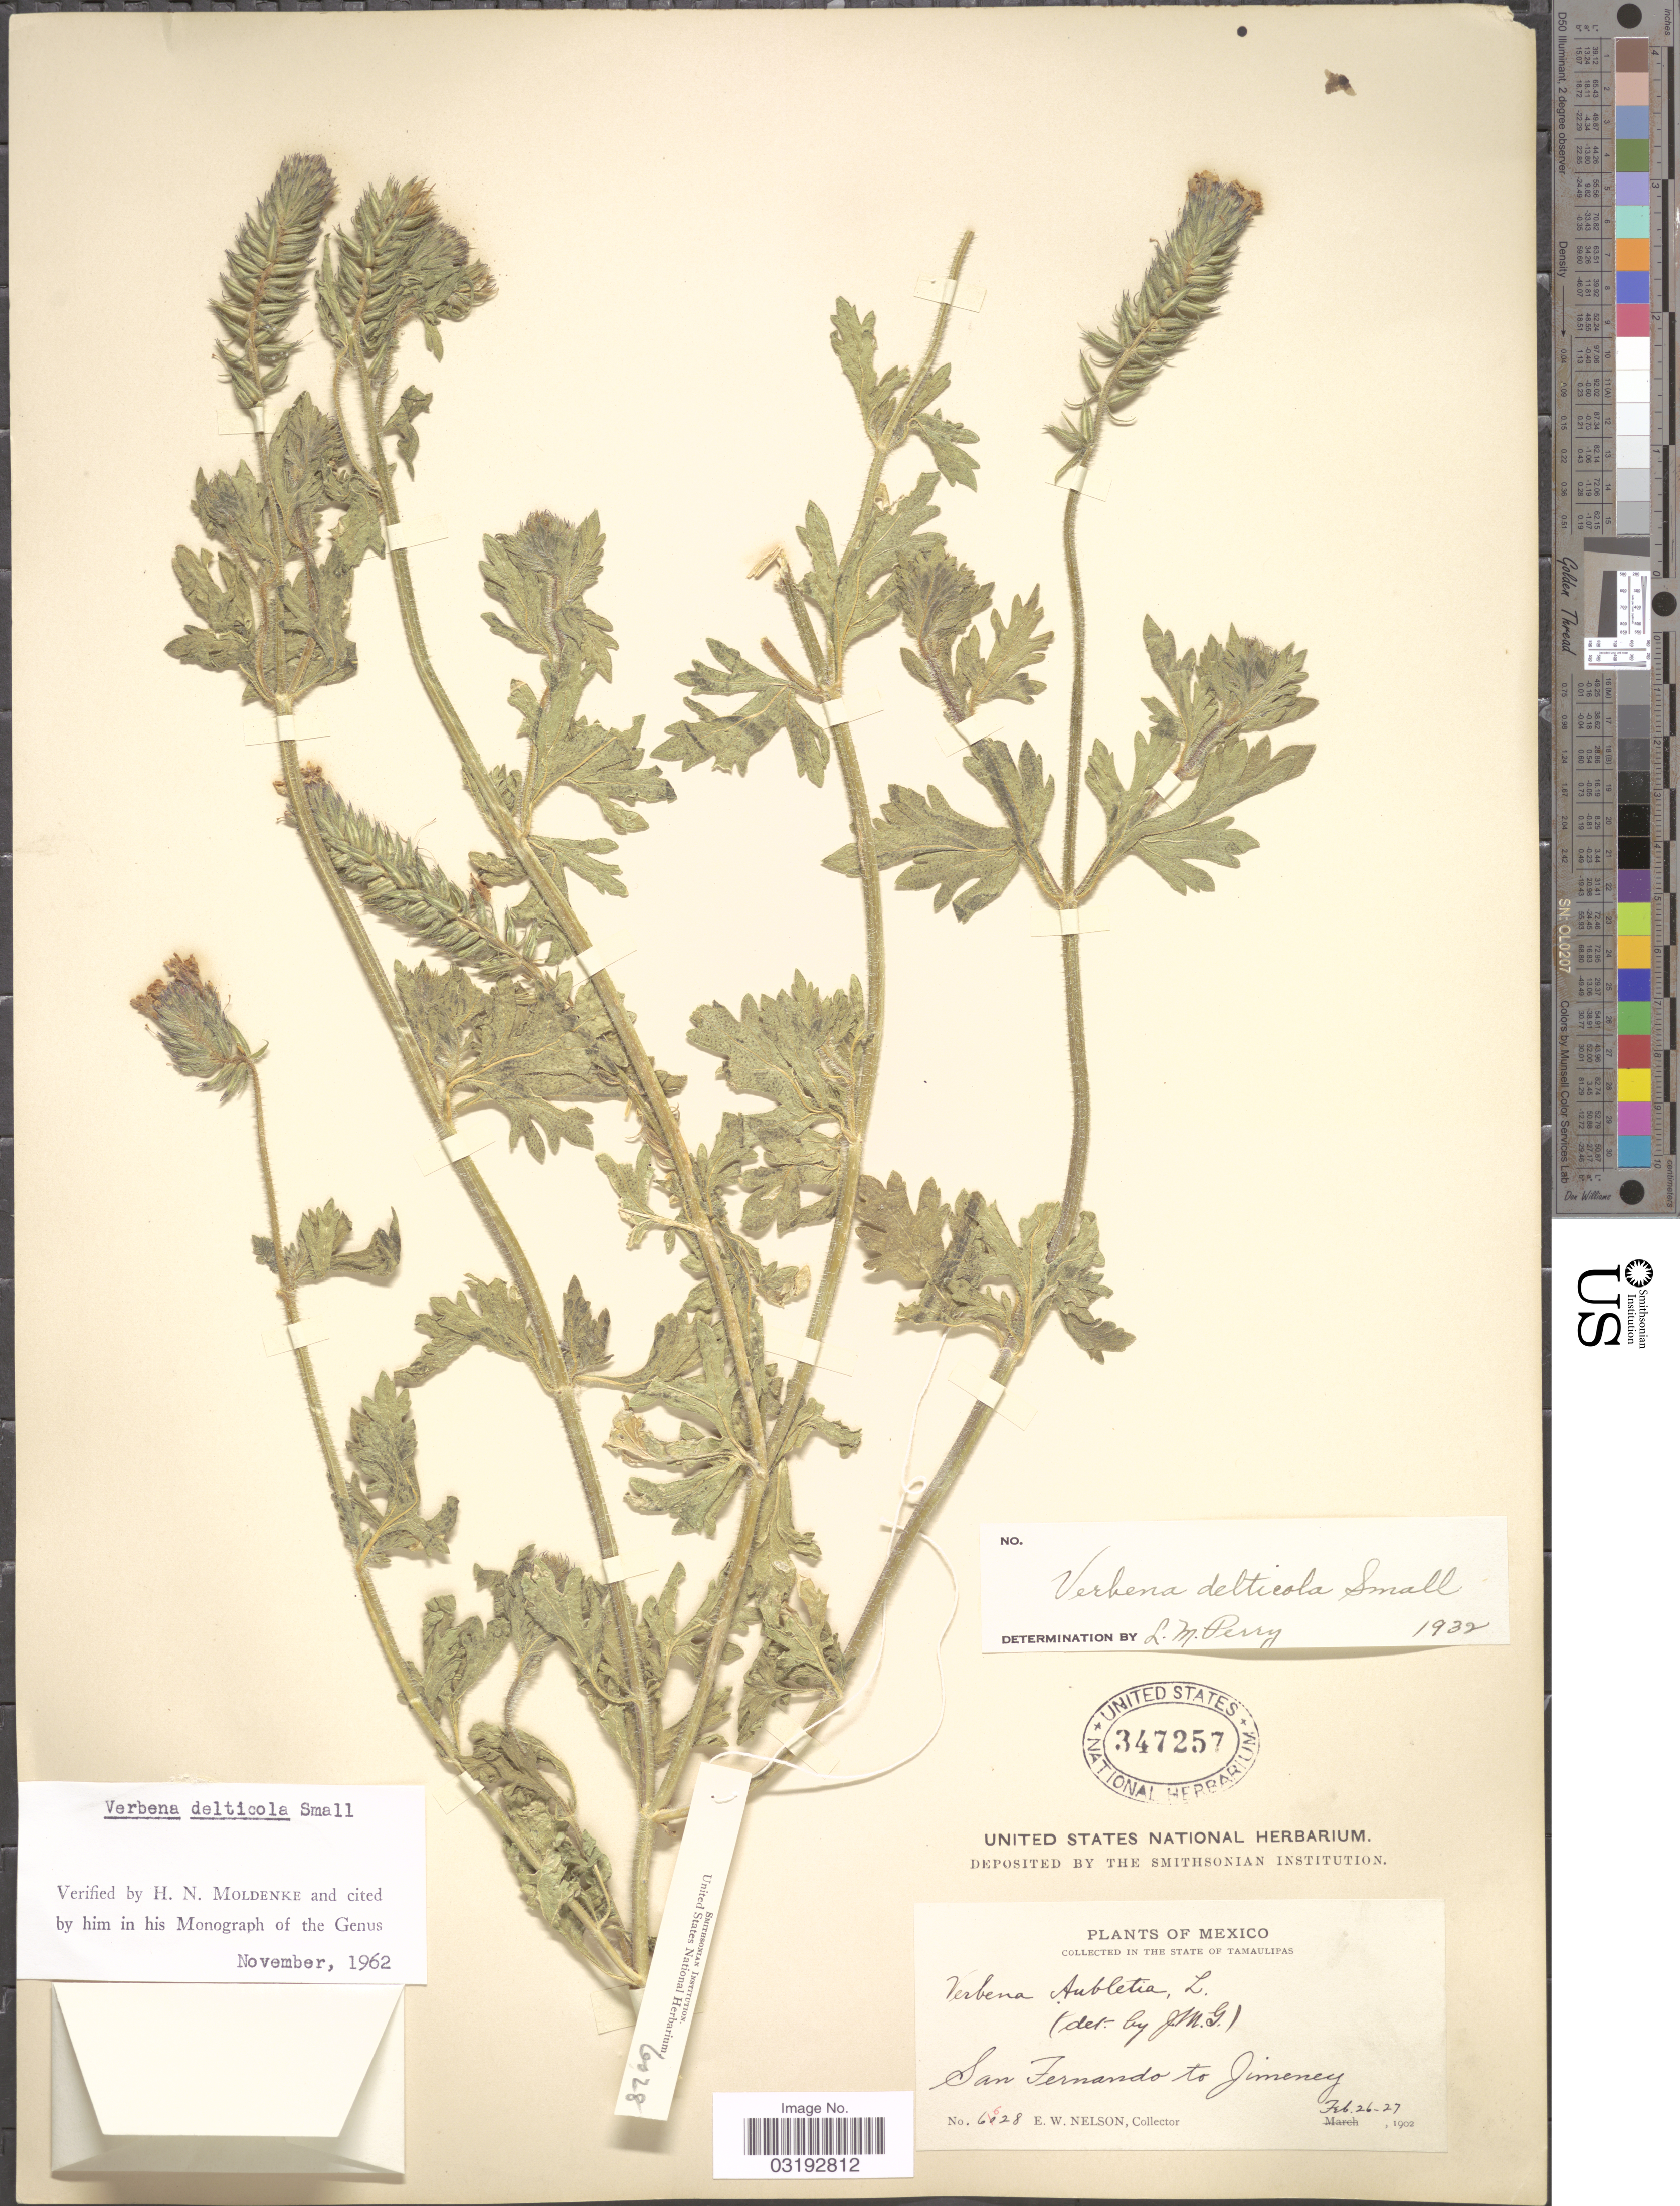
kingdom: Plantae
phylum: Tracheophyta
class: Magnoliopsida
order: Lamiales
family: Verbenaceae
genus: Verbena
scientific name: Verbena delticola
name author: Small ex Perry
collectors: E. W. Nelson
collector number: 6628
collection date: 1902-02-26/1902-02-27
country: Mexico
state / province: Tamaulipas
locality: San Fernando to Jimeney.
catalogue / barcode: US 347257